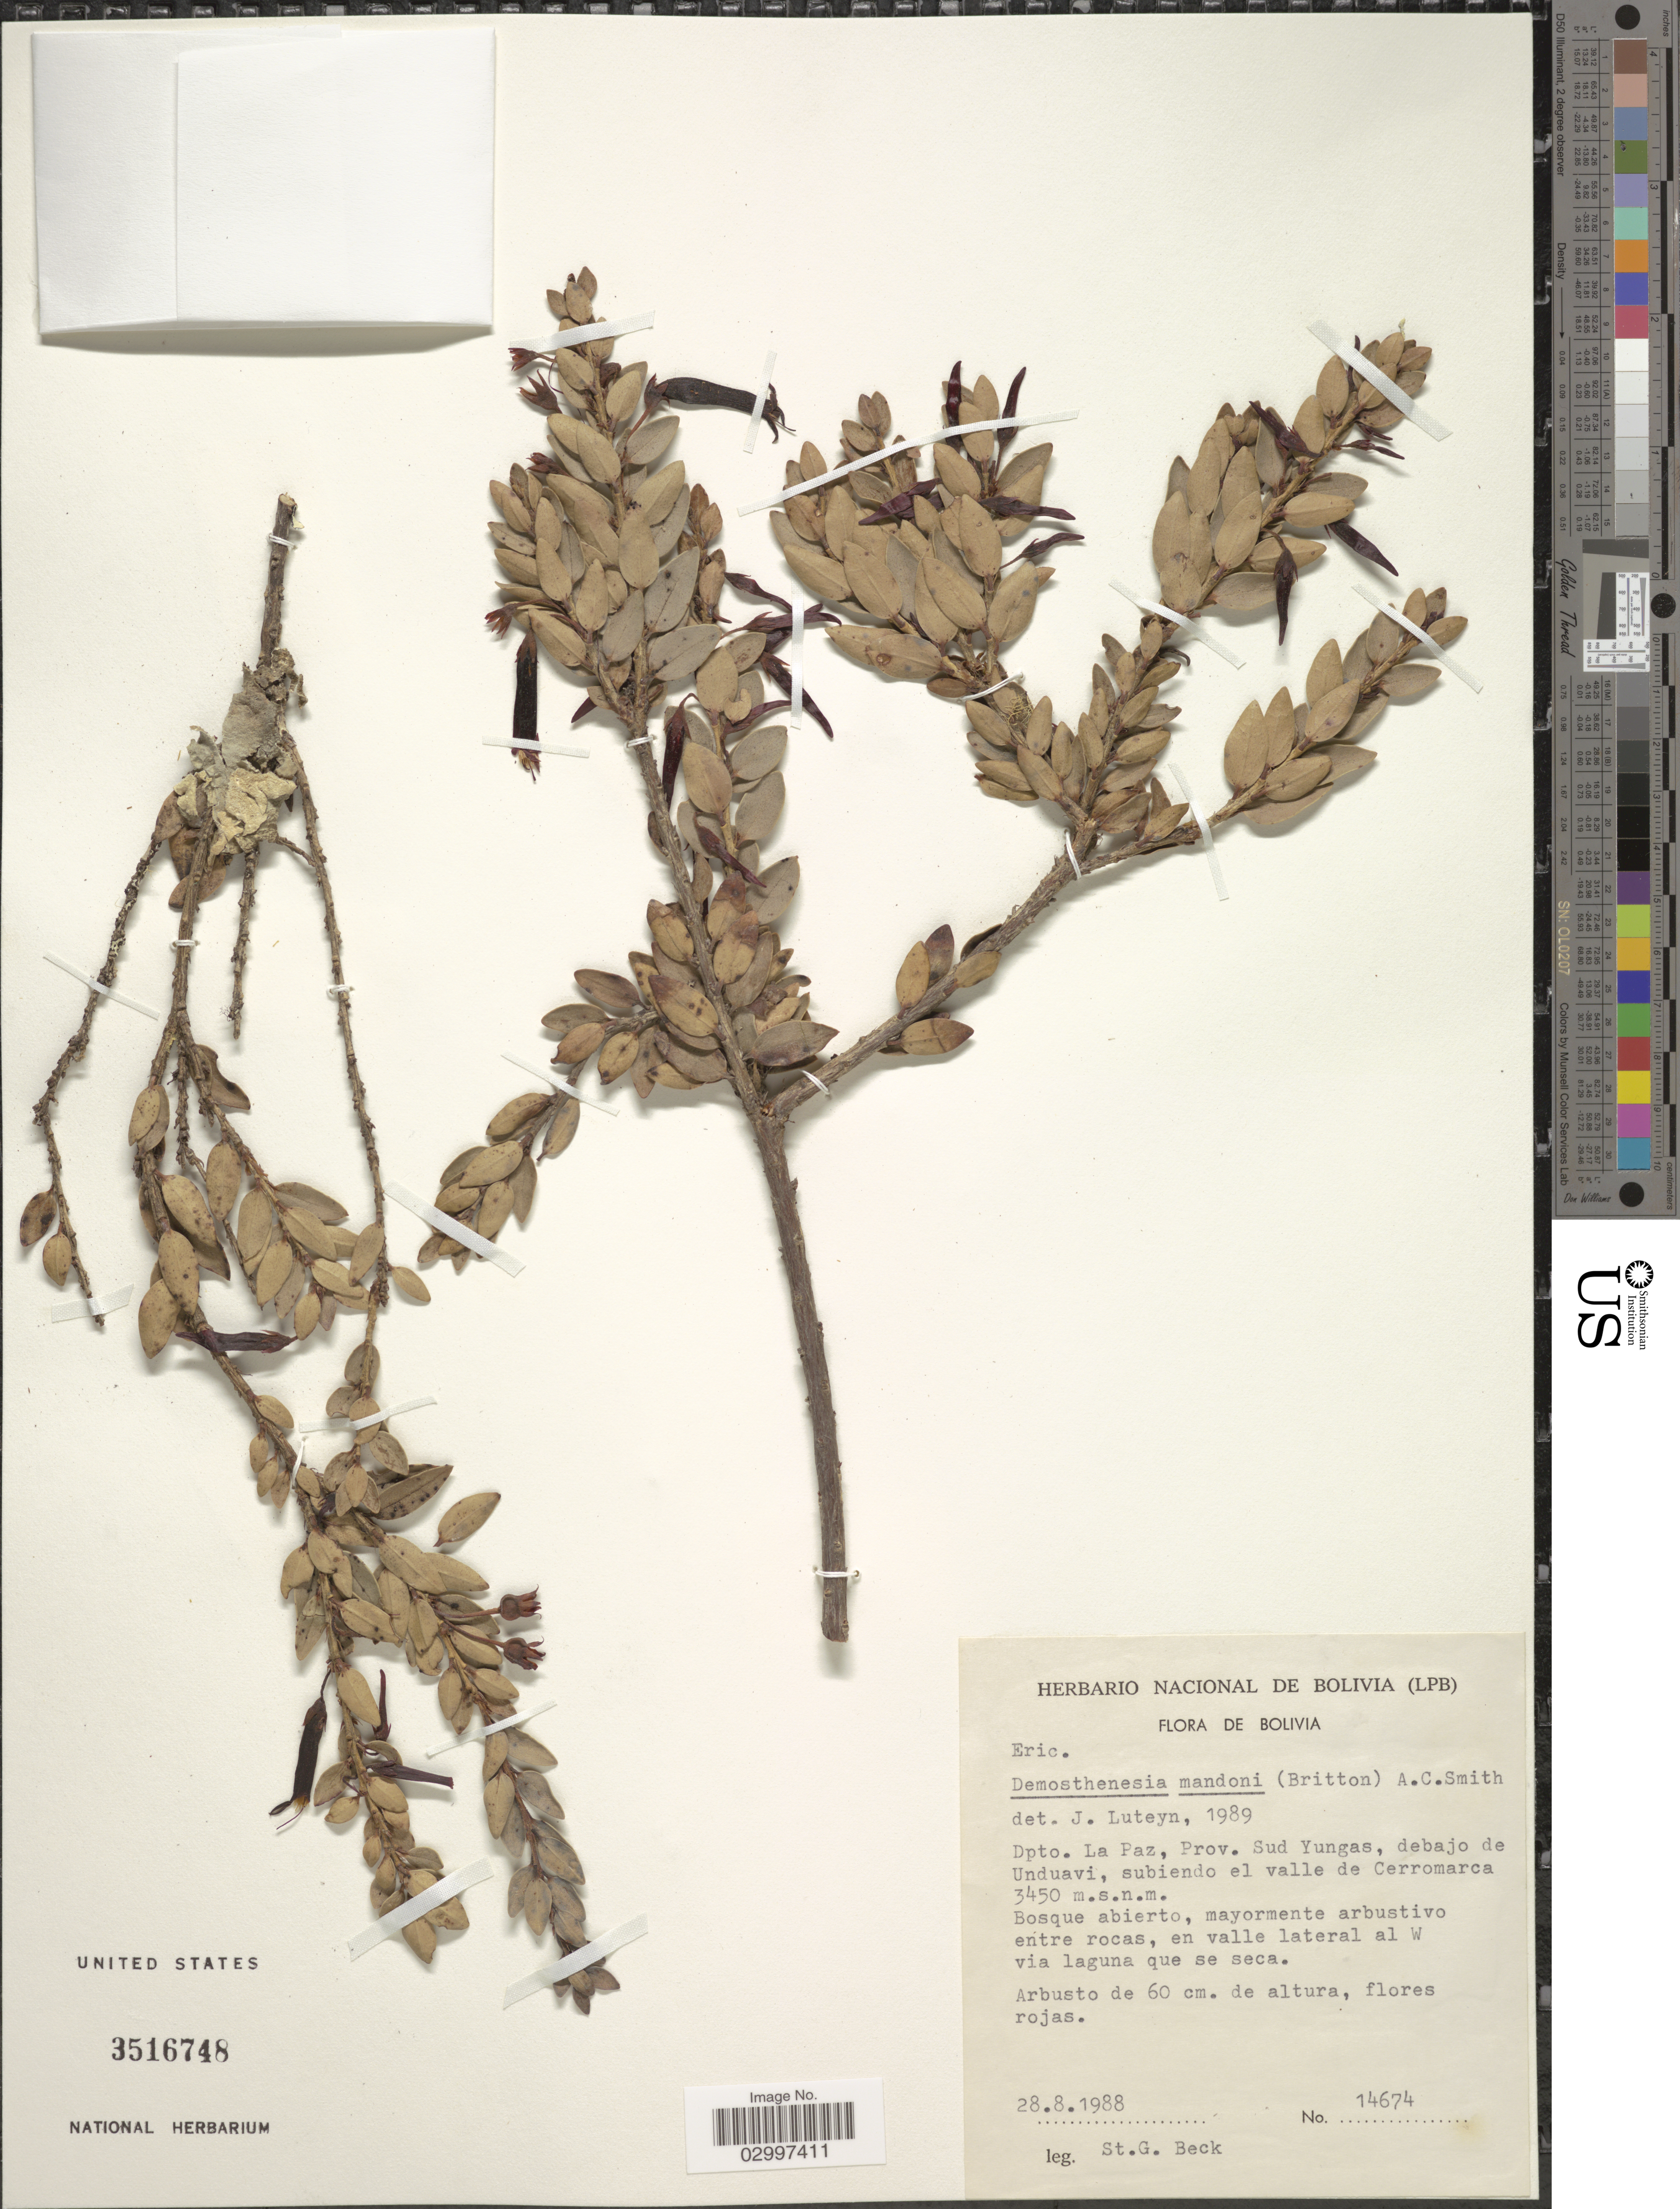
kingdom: Plantae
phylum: Tracheophyta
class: Magnoliopsida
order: Ericales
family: Ericaceae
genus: Demosthenesia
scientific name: Demosthenesia mandoni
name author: (Britton) A.C. Sm.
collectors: S. G. Beck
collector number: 14674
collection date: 1988-08-28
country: Bolivia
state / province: La Paz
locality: Dpto. La Paz, Prov. Sud Yungas, debajo de Unduavi, subiendo el valle de Cerromarca.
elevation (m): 3450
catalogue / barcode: US 3516748